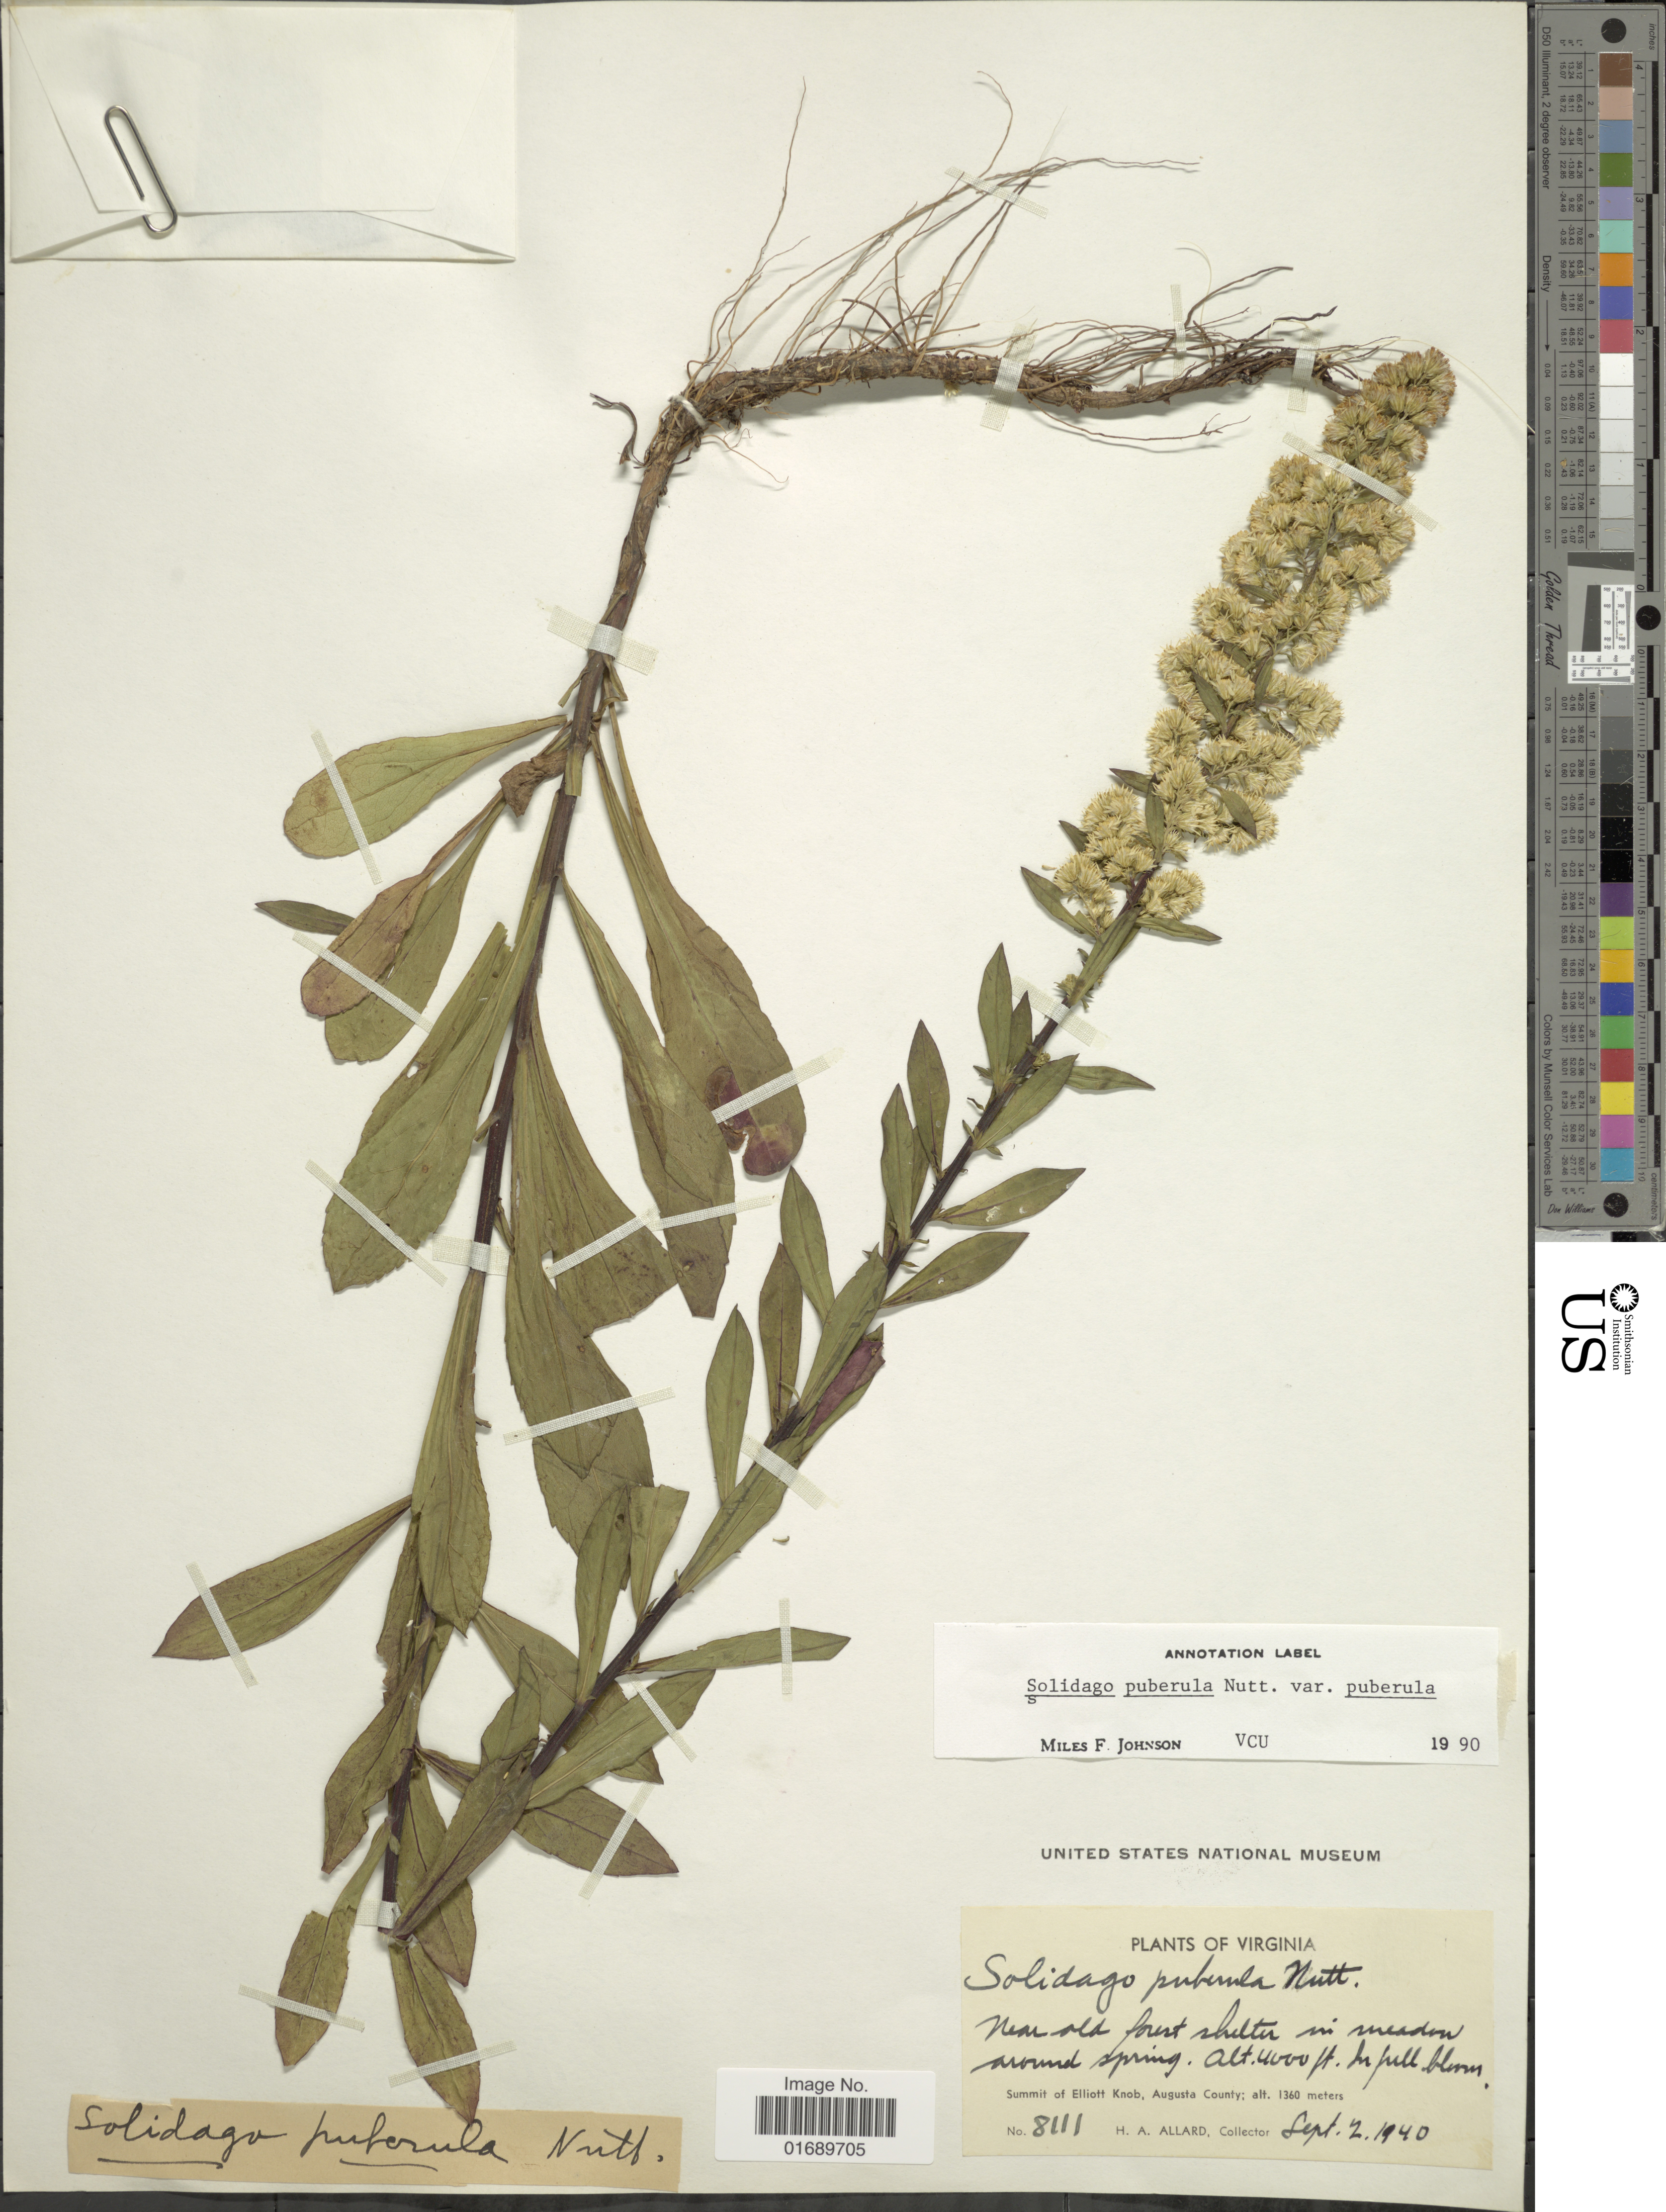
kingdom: Plantae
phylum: Tracheophyta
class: Magnoliopsida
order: Asterales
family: Asteraceae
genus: Solidago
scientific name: Solidago puberula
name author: Nutt.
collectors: H. A. Allard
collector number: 8111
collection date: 1940-09-02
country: United States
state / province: Virginia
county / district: Augusta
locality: Near old forest shelter in meadow around spring, Summit of Elliot Knob, Augusta County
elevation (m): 1360